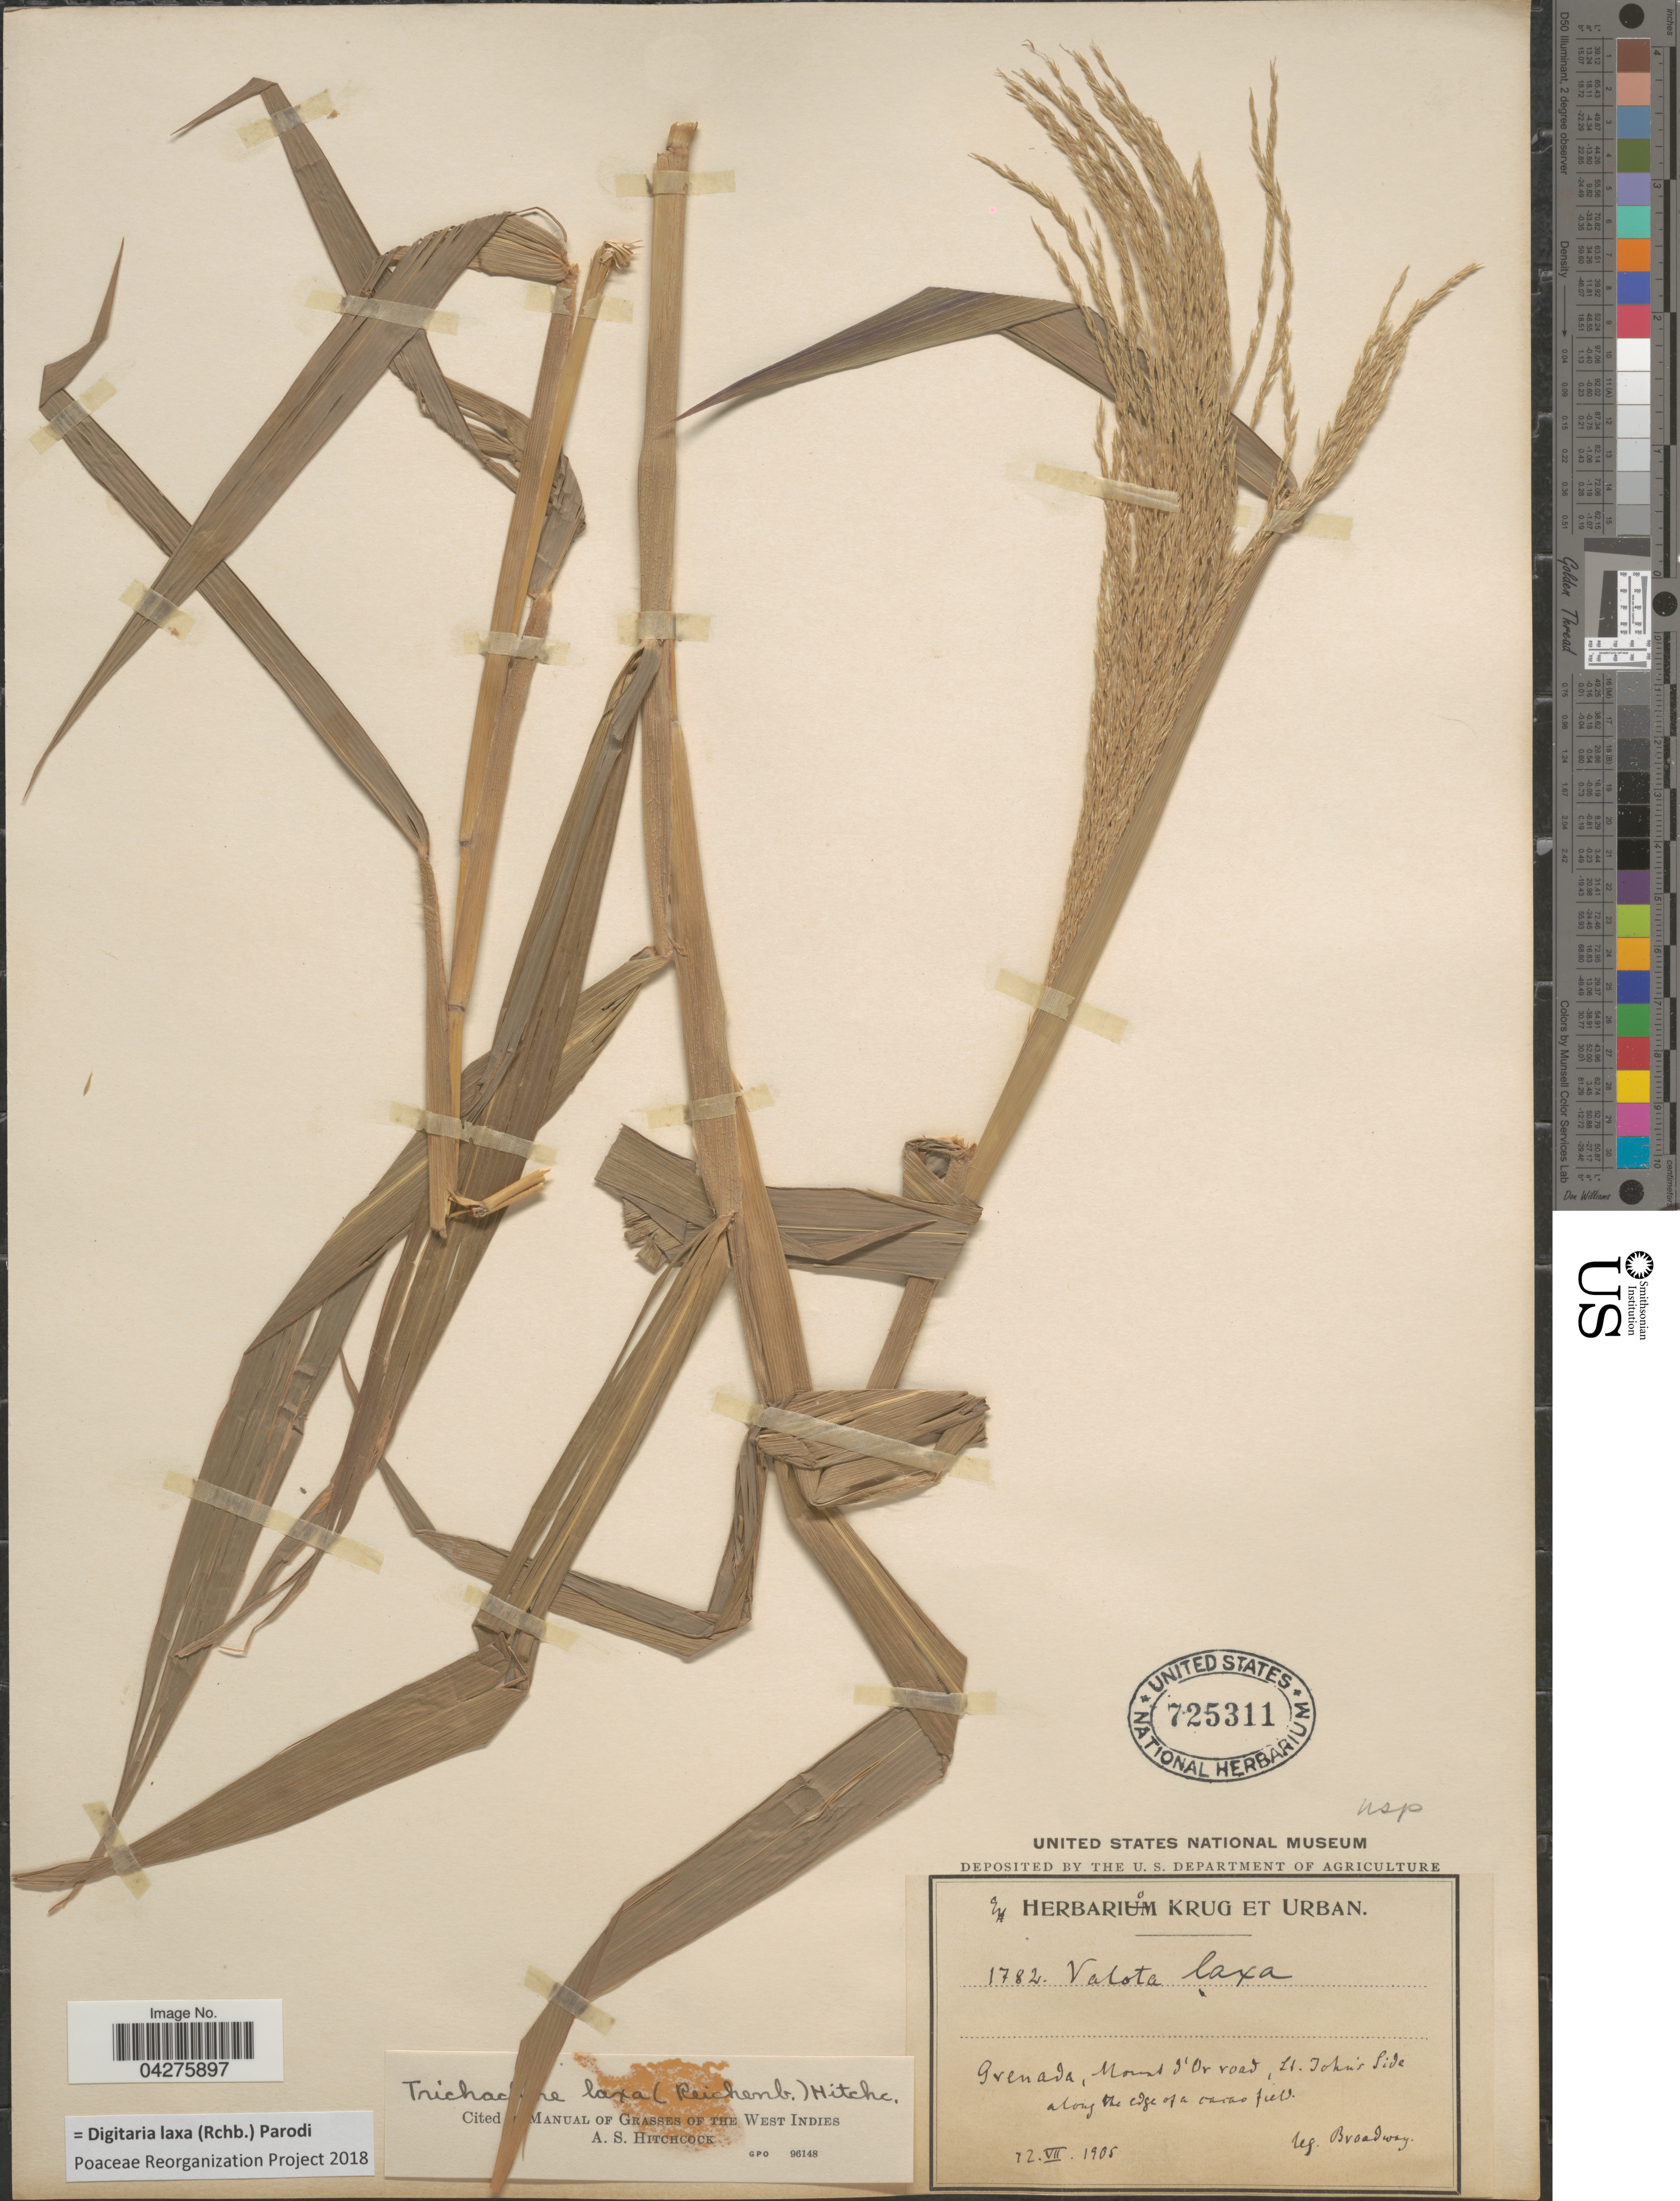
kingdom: Plantae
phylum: Tracheophyta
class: Liliopsida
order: Poales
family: Poaceae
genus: Digitaria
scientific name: Digitaria laxa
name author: (Rchb. ex A. Spreng.) Parodi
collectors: -. Broadway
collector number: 1782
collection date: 1905-07-22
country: Grenada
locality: Mount d'Or road, St. John's Side along the edge of a cacao field.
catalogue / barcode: US 725311